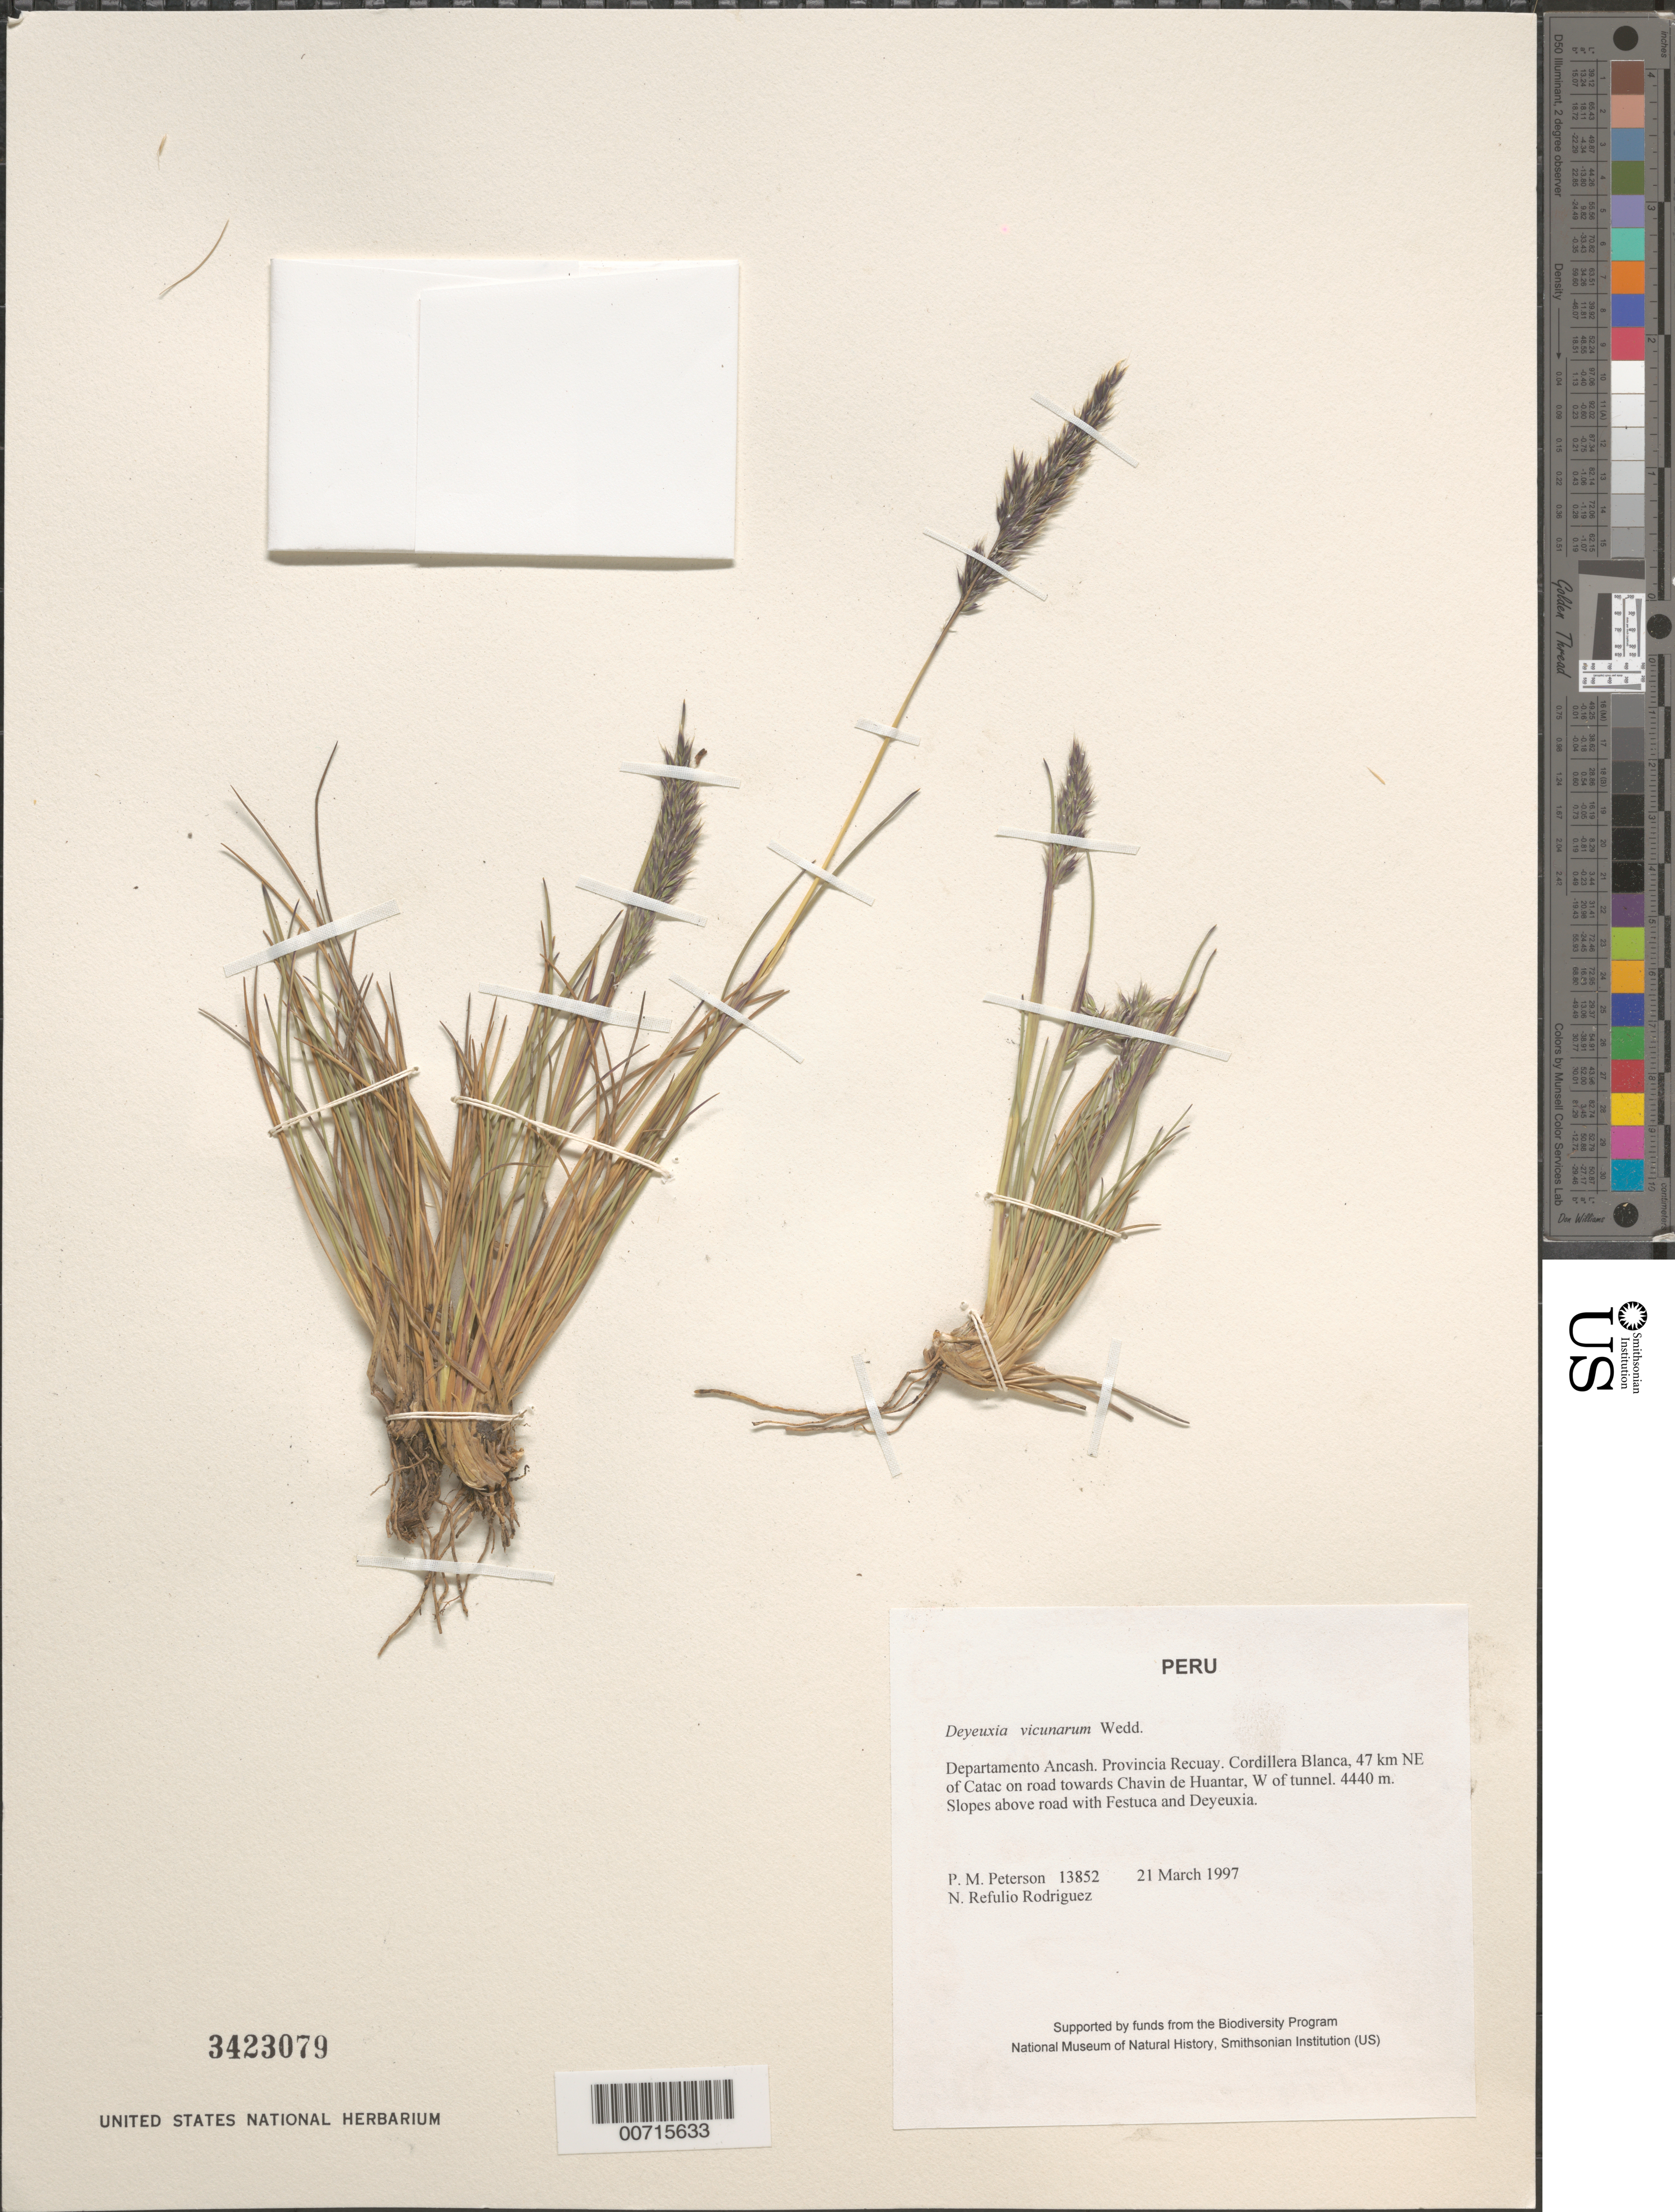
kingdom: Plantae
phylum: Tracheophyta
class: Liliopsida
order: Poales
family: Poaceae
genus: Calamagrostis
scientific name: Calamagrostis vicunarum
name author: (Wedd.) Pilg.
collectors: P. M. Peterson & N. Refulio-Rodríguez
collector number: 13852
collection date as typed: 21 Mar 1997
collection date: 1997-03-21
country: Peru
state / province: Ancash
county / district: Recuay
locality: Cordillera Blanca, 47 km NE of Catac on road towards Chavin de Huantar, W of tunnel.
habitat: Slopes above road with Festuca and Deyeuxia.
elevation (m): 4440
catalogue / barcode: US 3423079